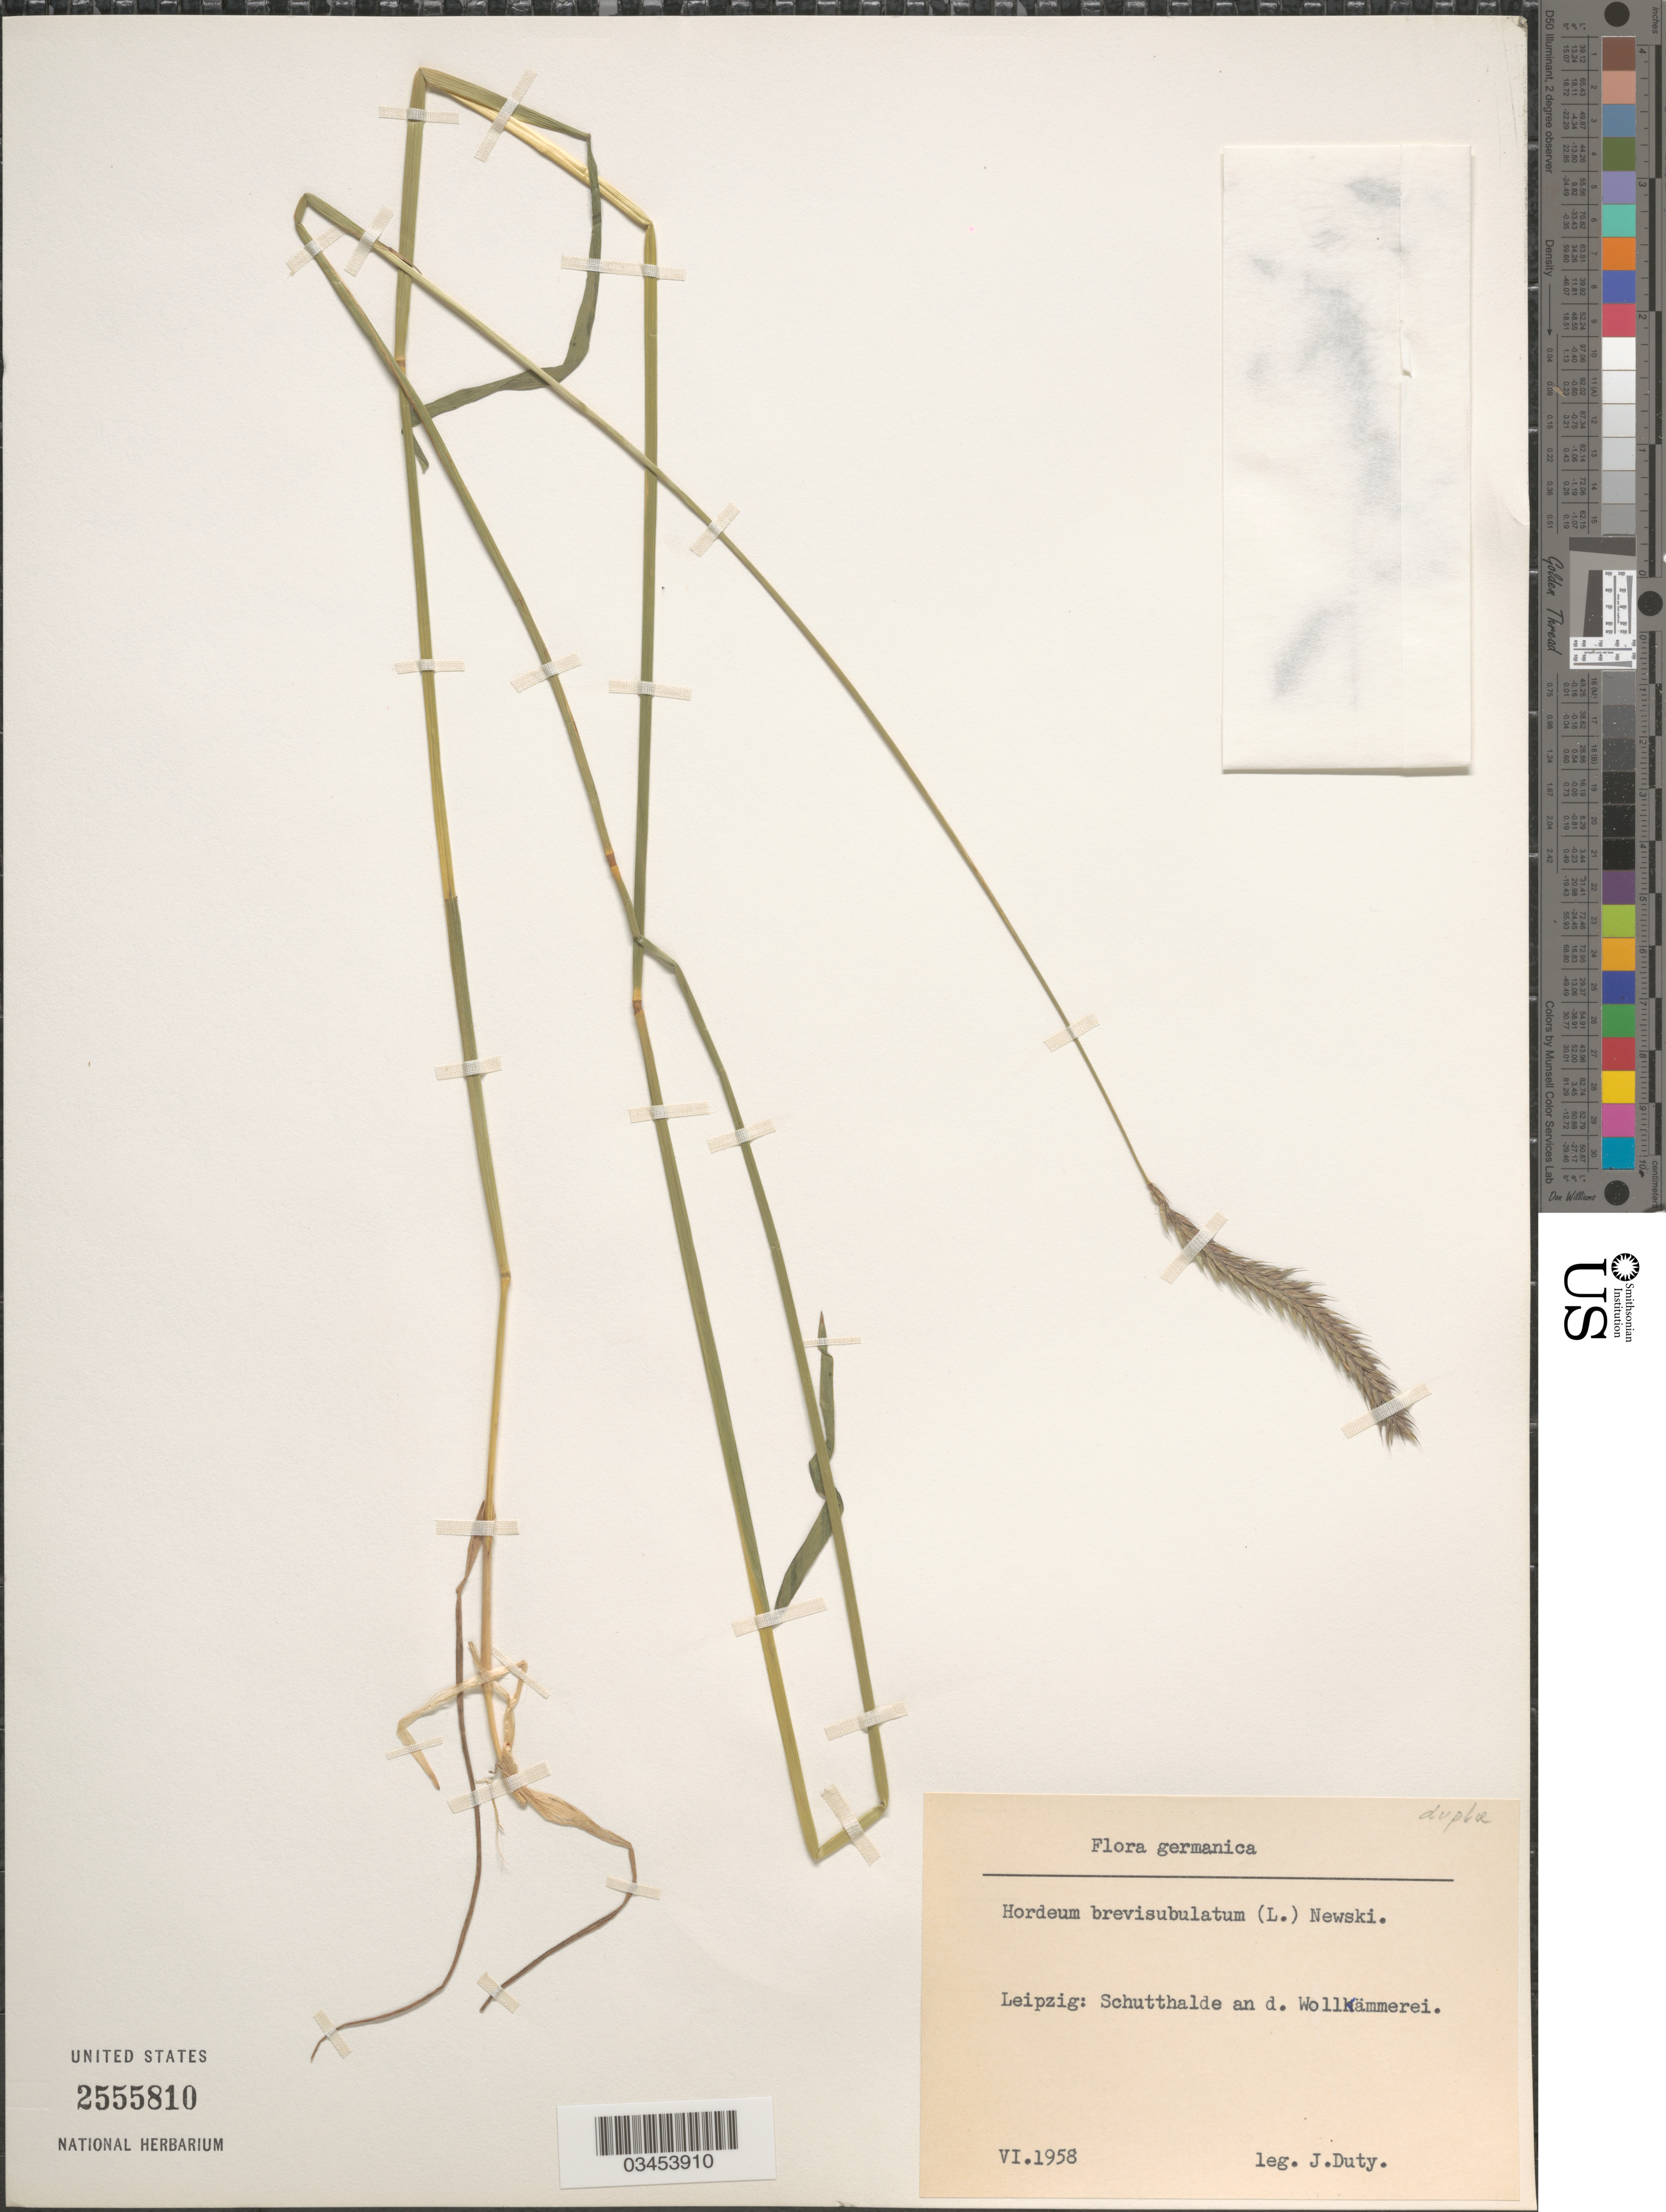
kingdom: Plantae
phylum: Tracheophyta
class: Liliopsida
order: Poales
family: Poaceae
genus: Hordeum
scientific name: Hordeum brevisubulatum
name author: (Trin.) Link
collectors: J. Duty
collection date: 1958-06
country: Germany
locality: Leipzig: Schutthalde an d. Wollkämmerei.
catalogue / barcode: US 2555810